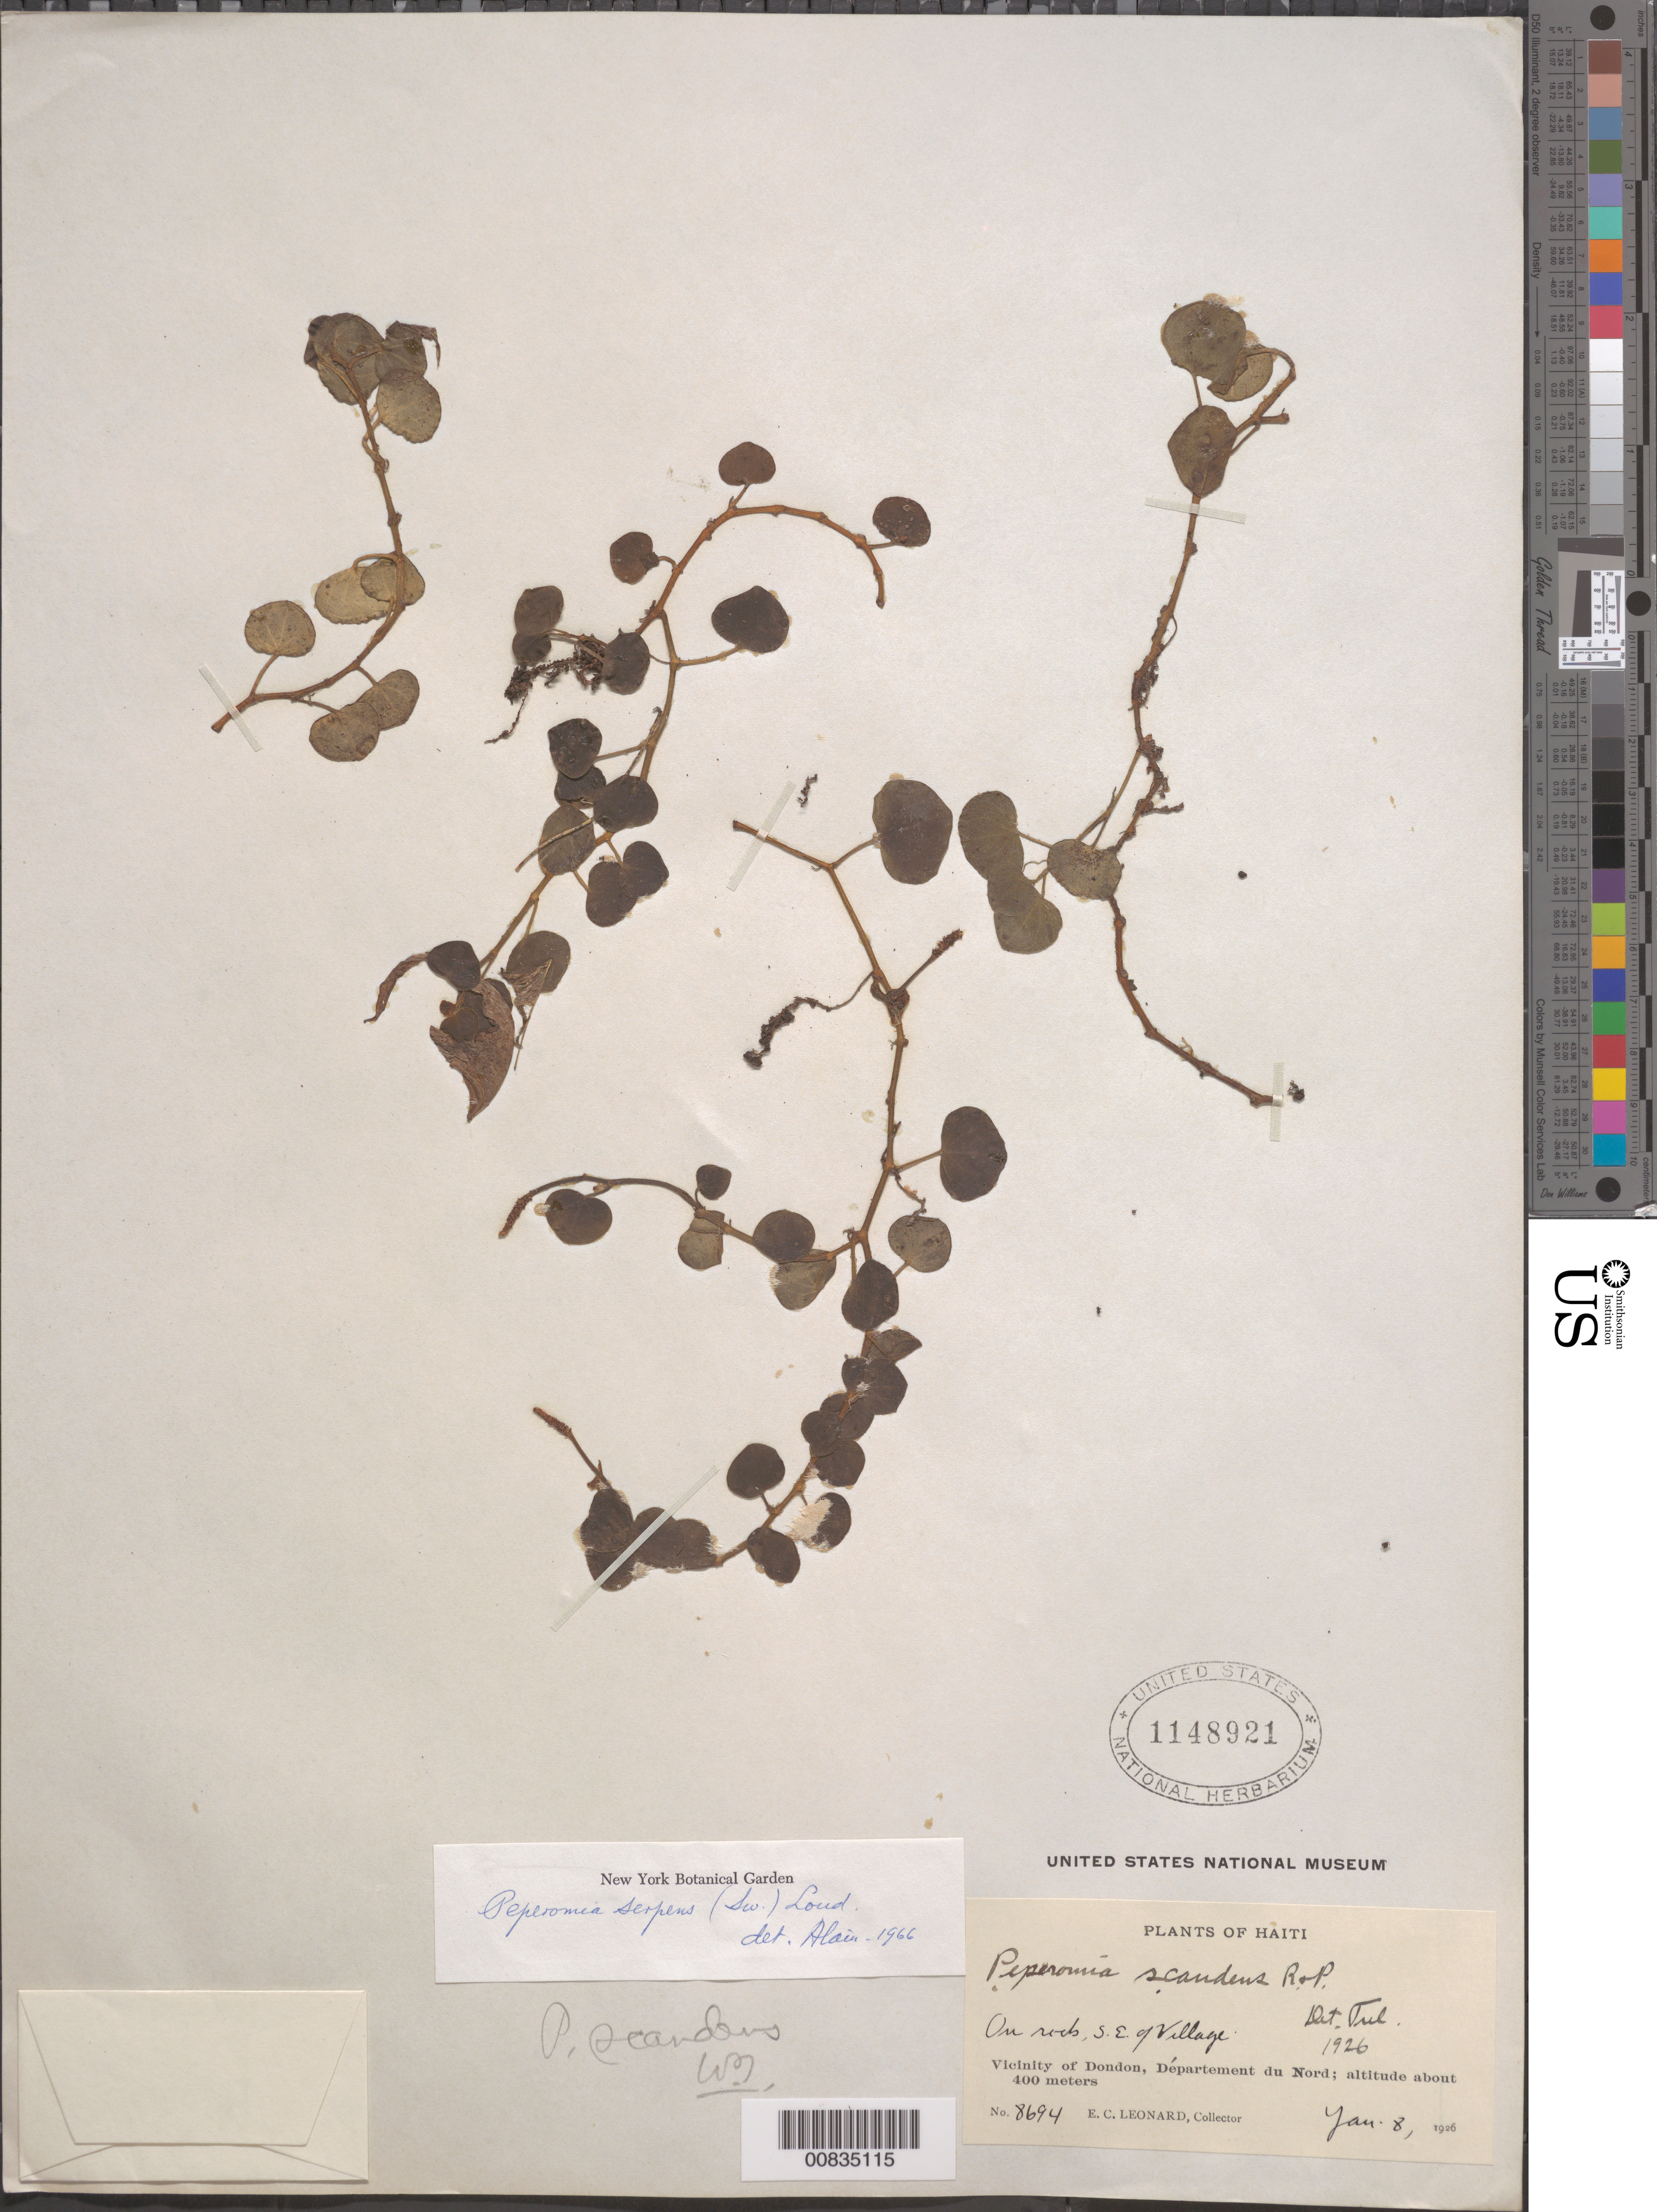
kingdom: Plantae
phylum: Tracheophyta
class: Magnoliopsida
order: Piperales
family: Piperaceae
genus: Peperomia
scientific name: Peperomia serpens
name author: (Sw.) Loudon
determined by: Liogier, Alain H.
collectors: E. C. Leonard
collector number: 8694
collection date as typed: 08 Jan 1926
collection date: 1926-01-08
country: Haiti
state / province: Nord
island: Hispaniola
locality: Vicinity of Dondon. S.E. of village.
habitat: On rocks.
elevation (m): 400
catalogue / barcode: US 1148921